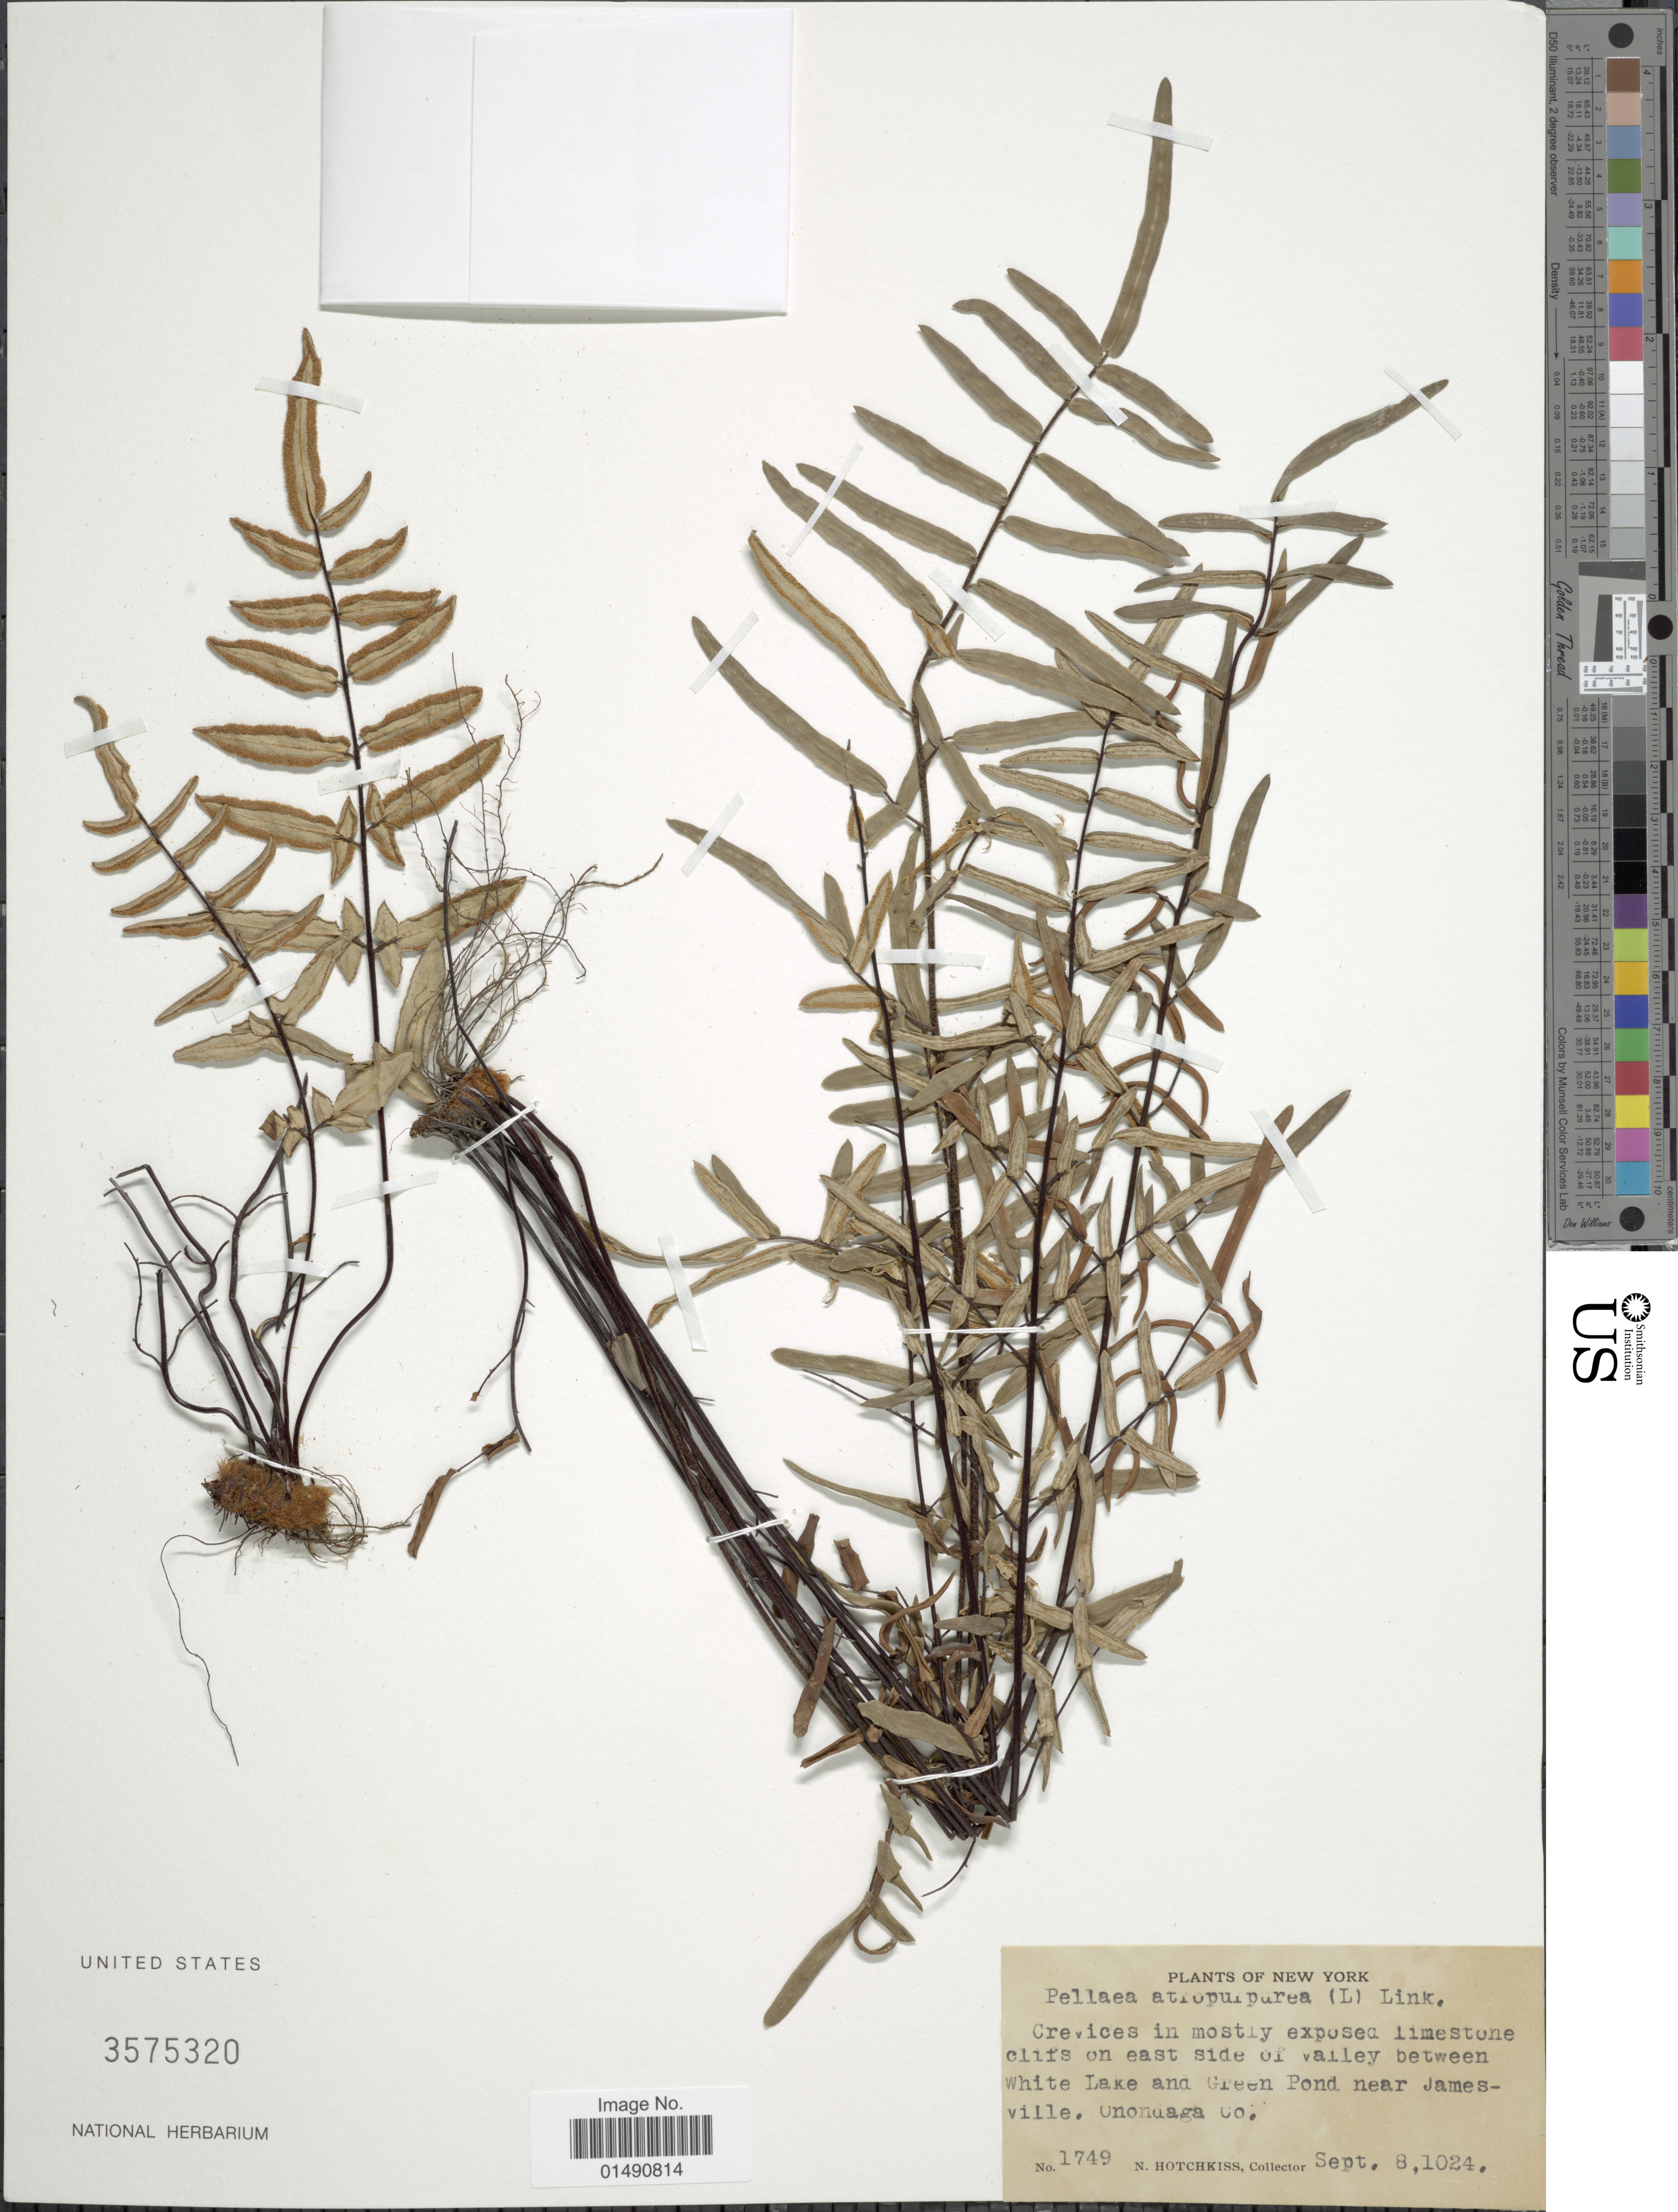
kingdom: Plantae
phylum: Tracheophyta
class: Polypodiopsida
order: Polypodiales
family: Pteridaceae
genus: Pellaea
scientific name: Pellaea atropurpurea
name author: (L.) Link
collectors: N. Hotchkiss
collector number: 1749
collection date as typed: Transcribed d/m/y: 8/9/1024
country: United States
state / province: New York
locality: East side of valley between White Lake and Green Pond near Jamesville, Onondaga Co.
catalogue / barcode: US 3575320